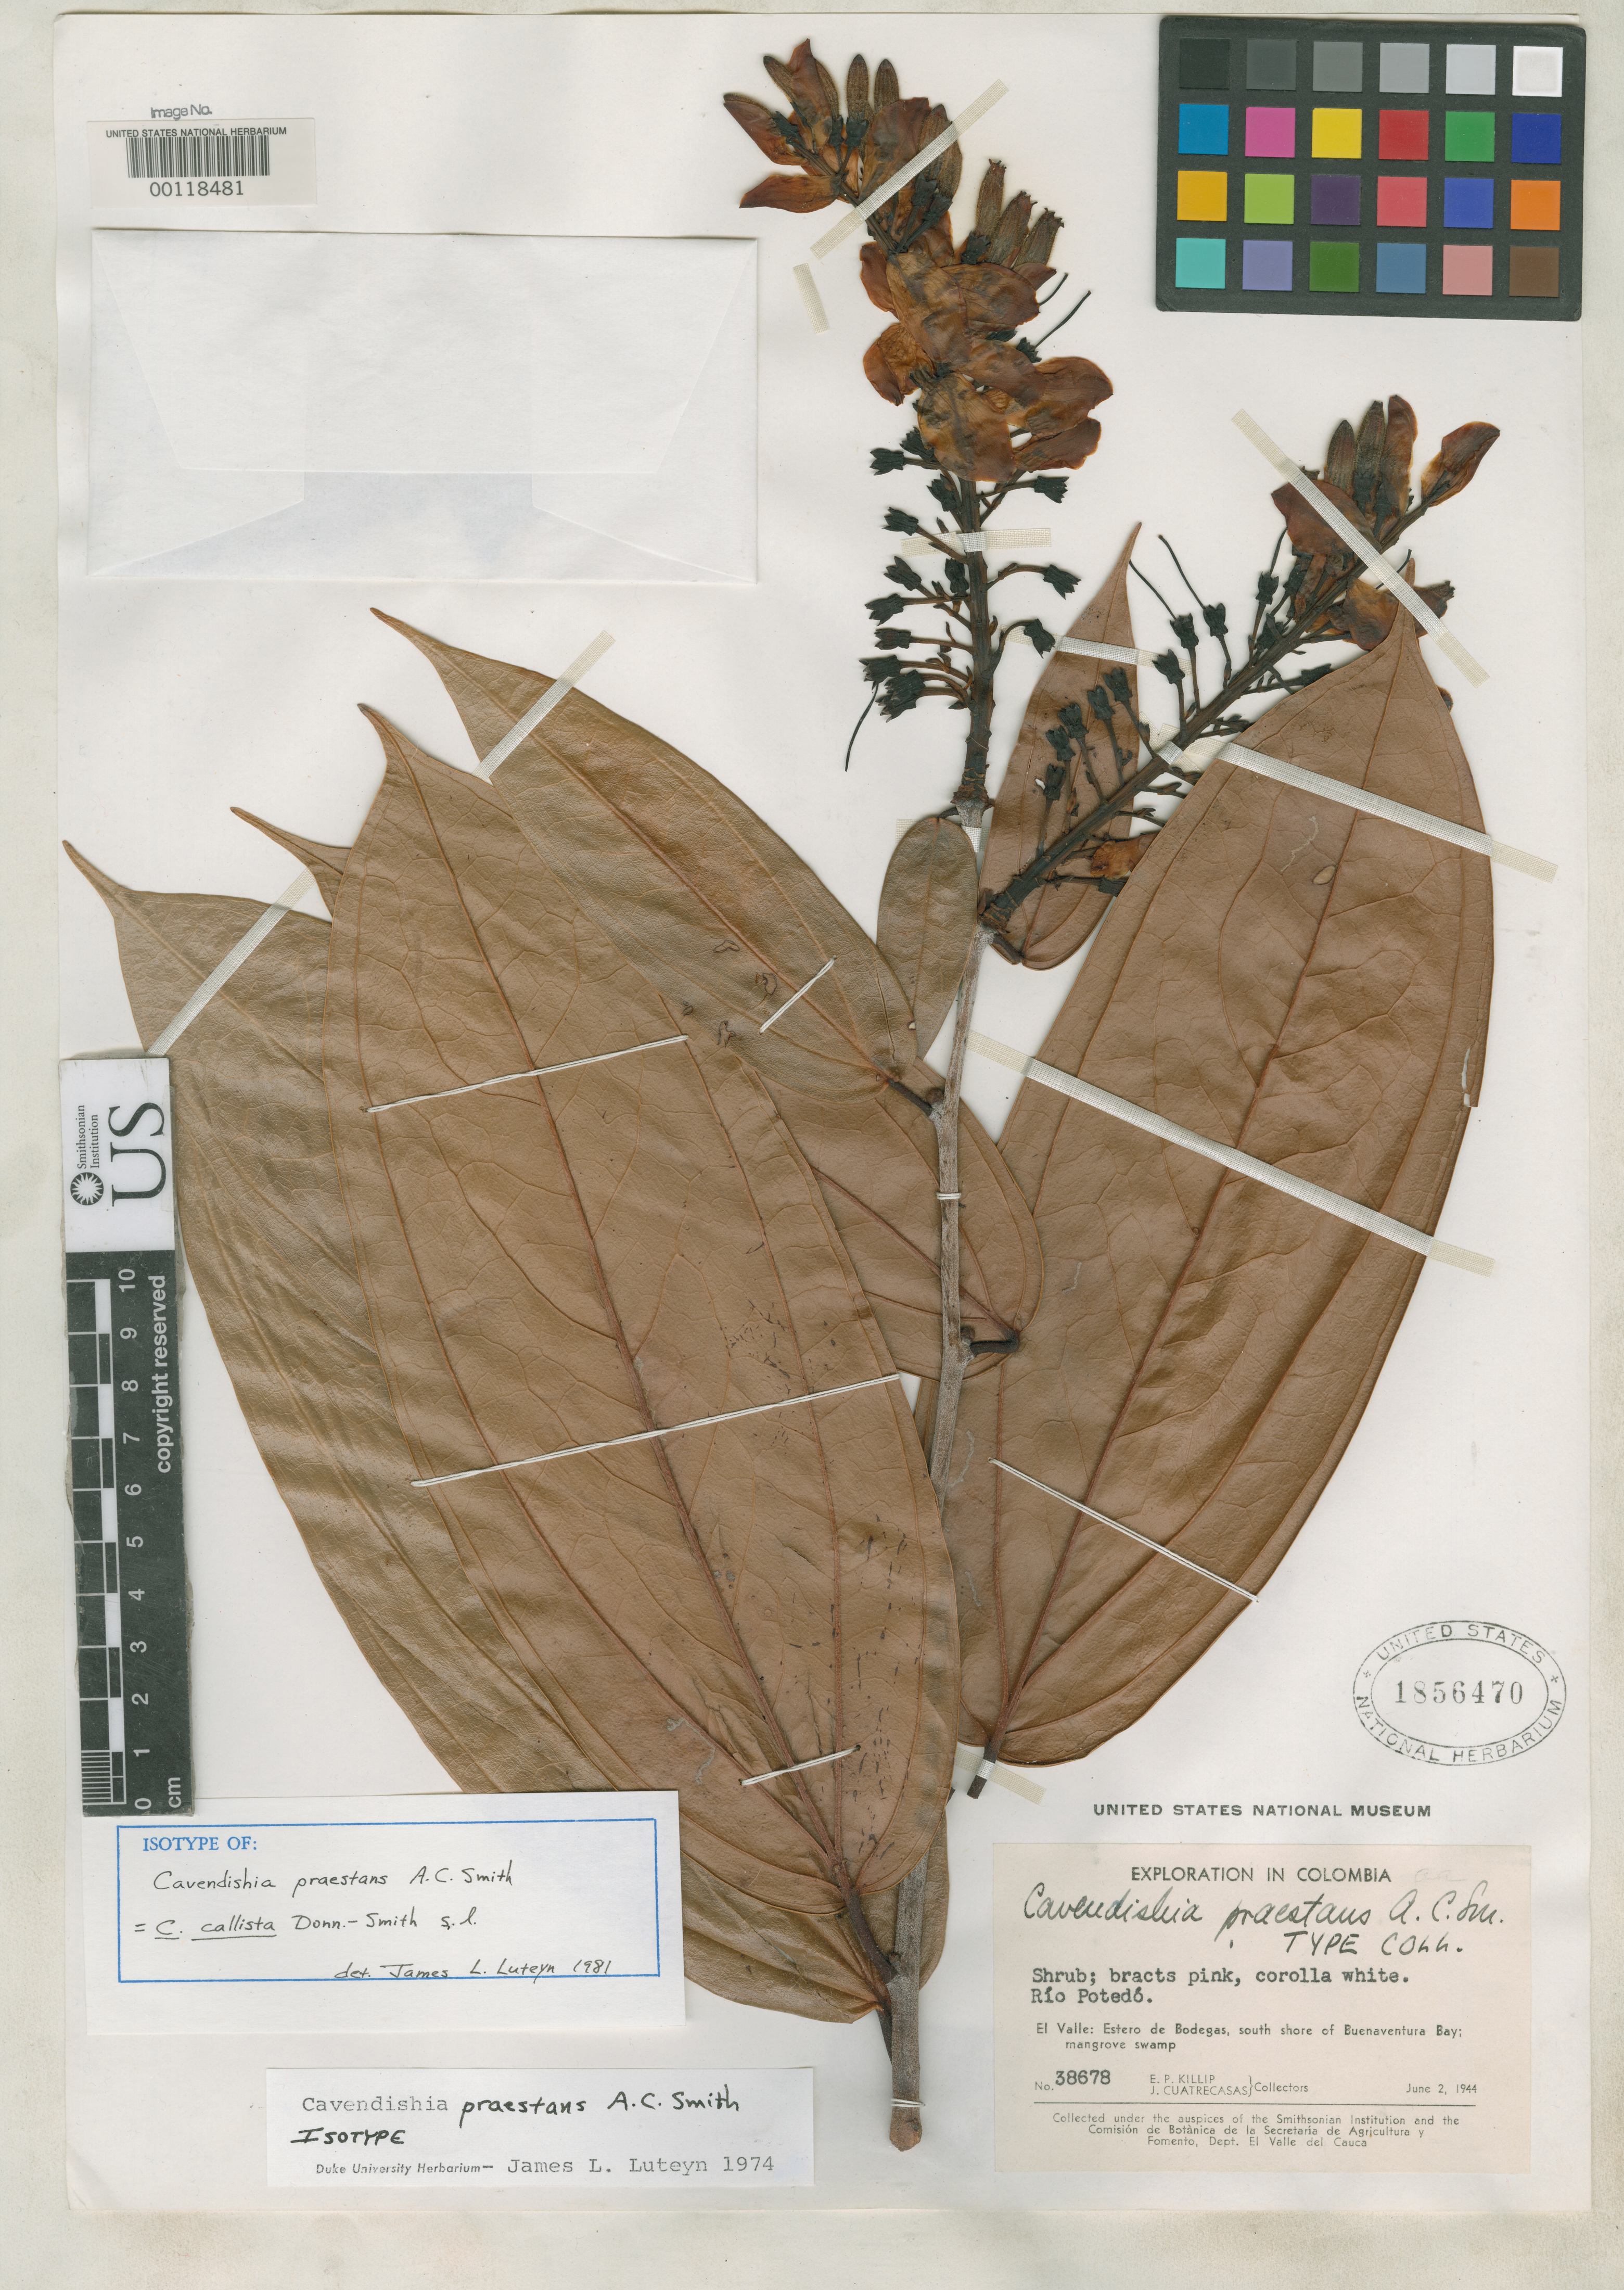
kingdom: Plantae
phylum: Tracheophyta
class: Magnoliopsida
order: Ericales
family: Ericaceae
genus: Cavendishia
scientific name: Cavendishia praestans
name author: A.C. Sm.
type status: Isotype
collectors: E. P. Killip & J. Cuatrecasas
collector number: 38678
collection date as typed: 02 Jun 1944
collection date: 1944-06-02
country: Colombia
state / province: Valle del Cauca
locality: Estero de Bodegas, S shore of Buena Ventura Bay, Rio Potedo.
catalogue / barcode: US 1856470